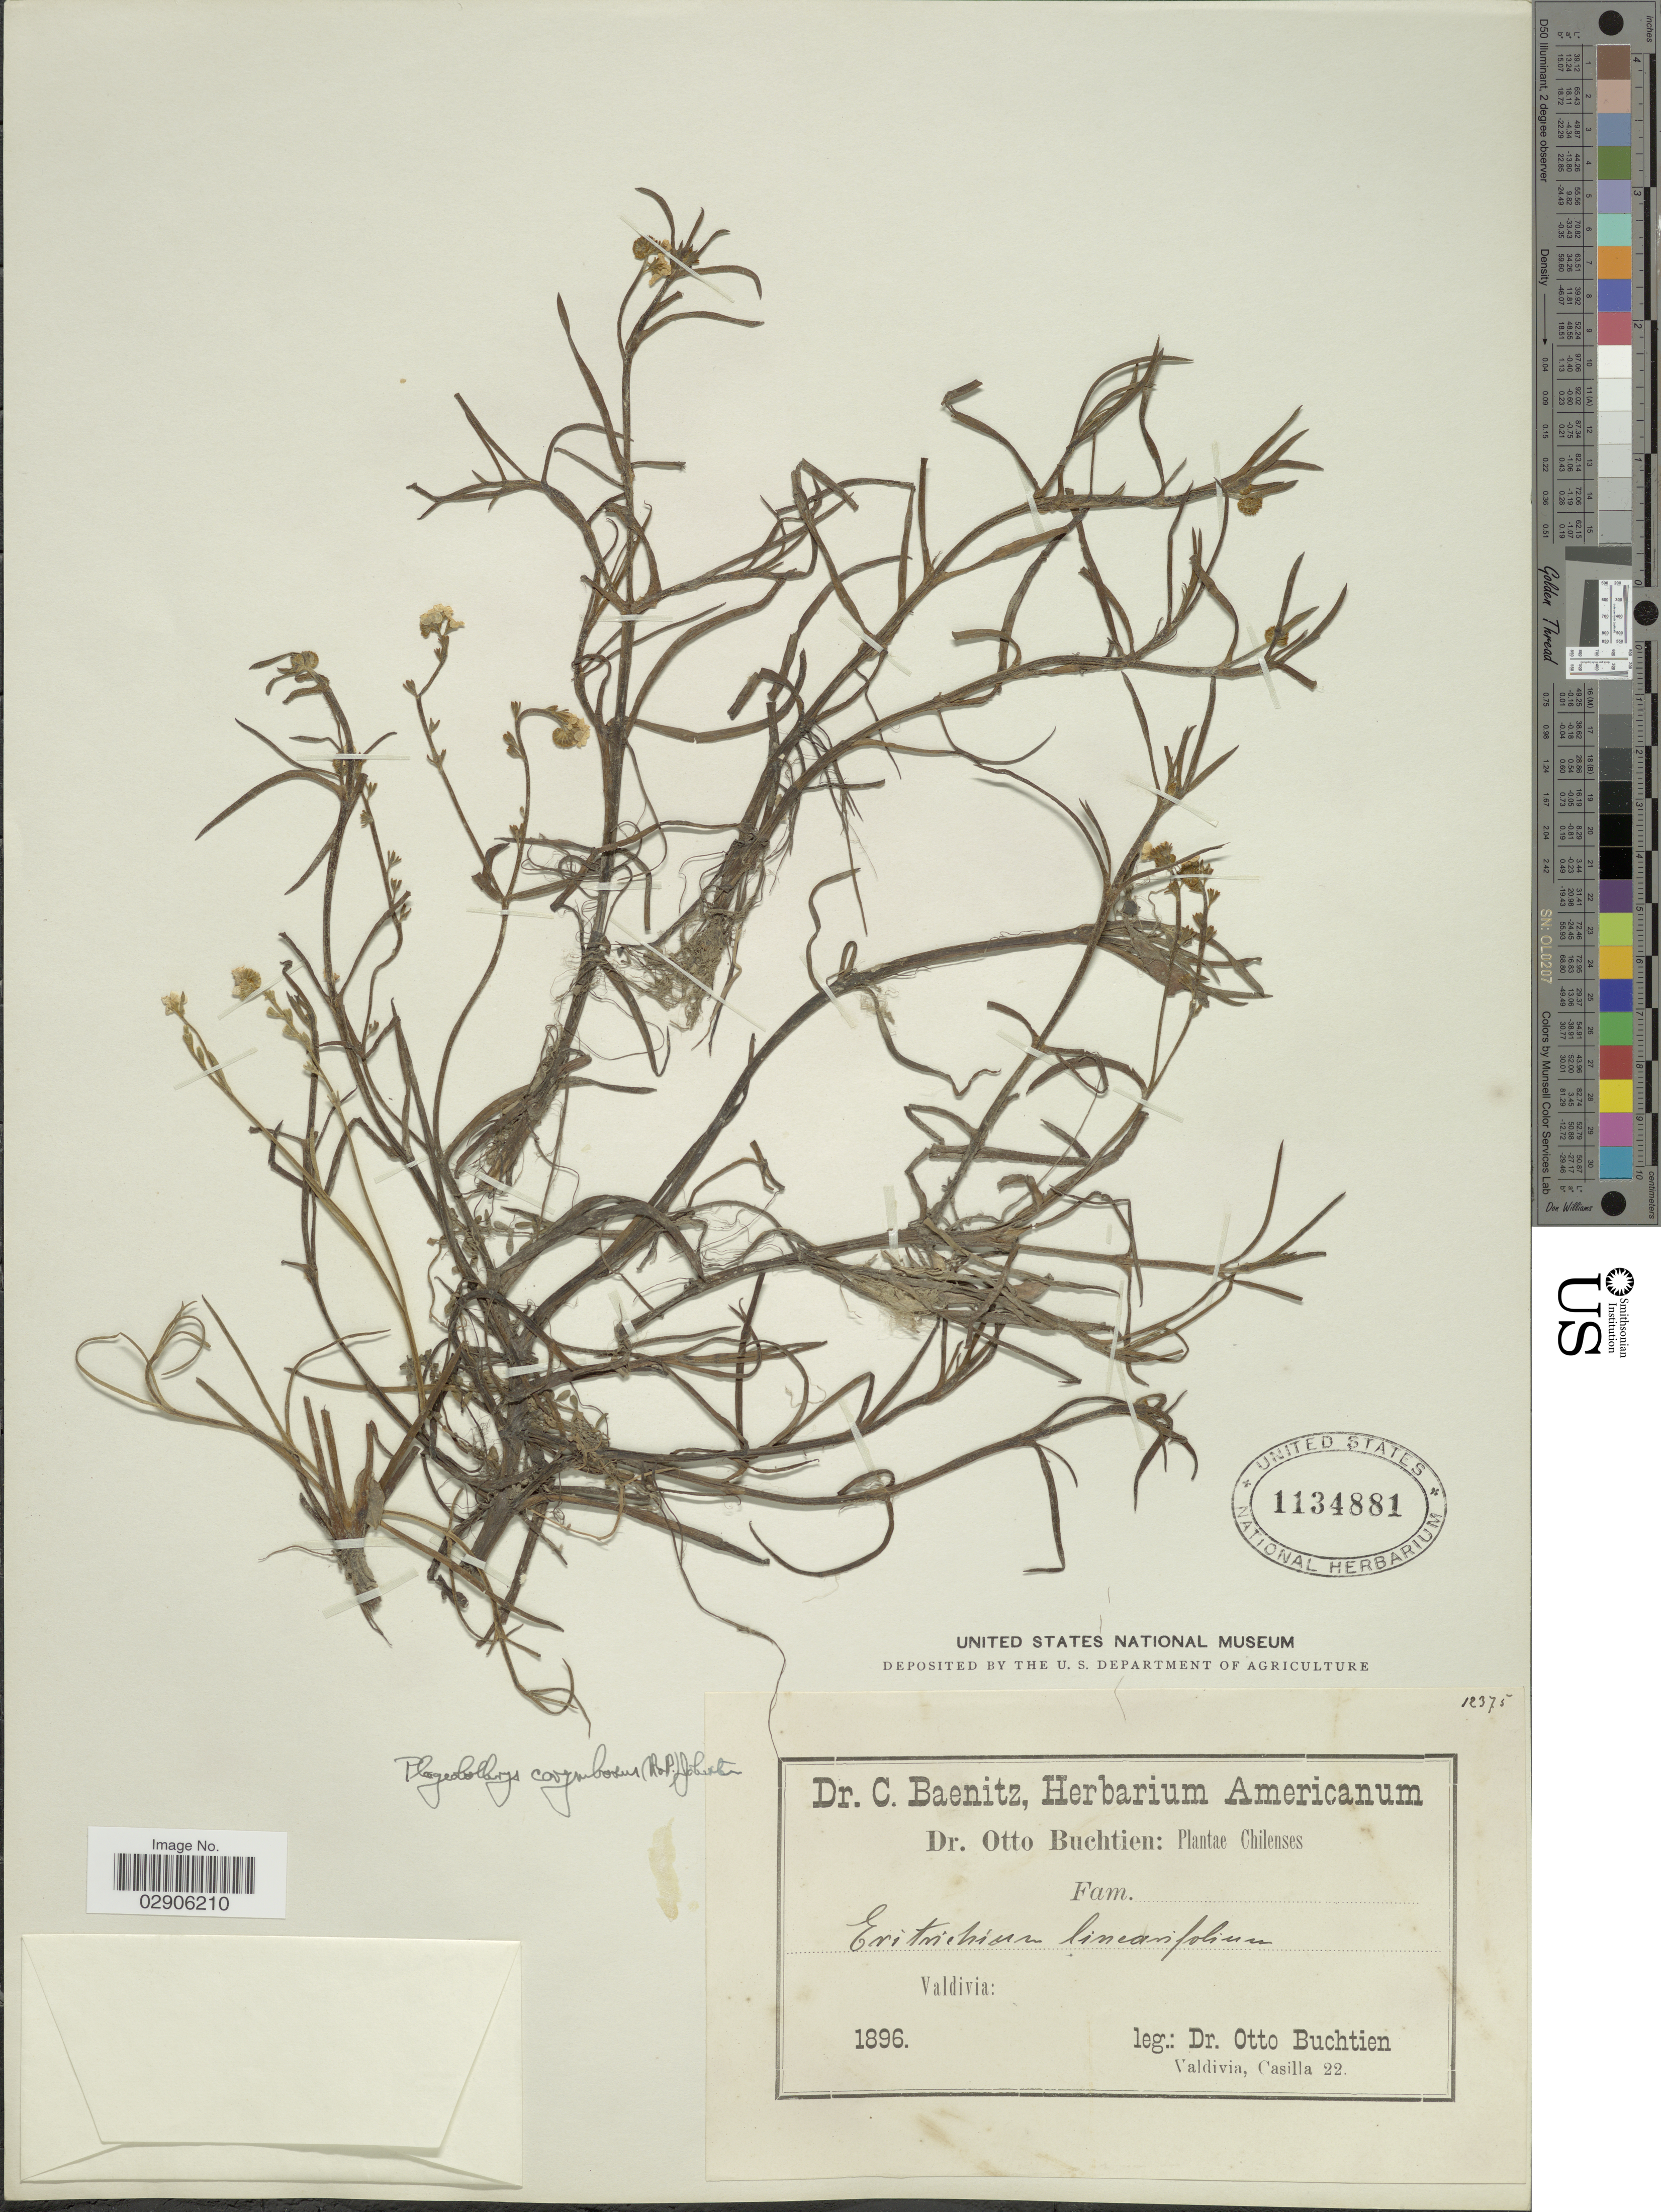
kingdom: Plantae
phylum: Tracheophyta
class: Magnoliopsida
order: Boraginales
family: Boraginaceae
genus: Plagiobothrys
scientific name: Plagiobothrys corymbosus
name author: (Ruiz & Pav.) I.M. Johnst.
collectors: O. Buchtien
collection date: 1896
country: Chile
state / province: Los Ríos (XIV)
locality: Chilenses, Valdivia.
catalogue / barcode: US 1134881